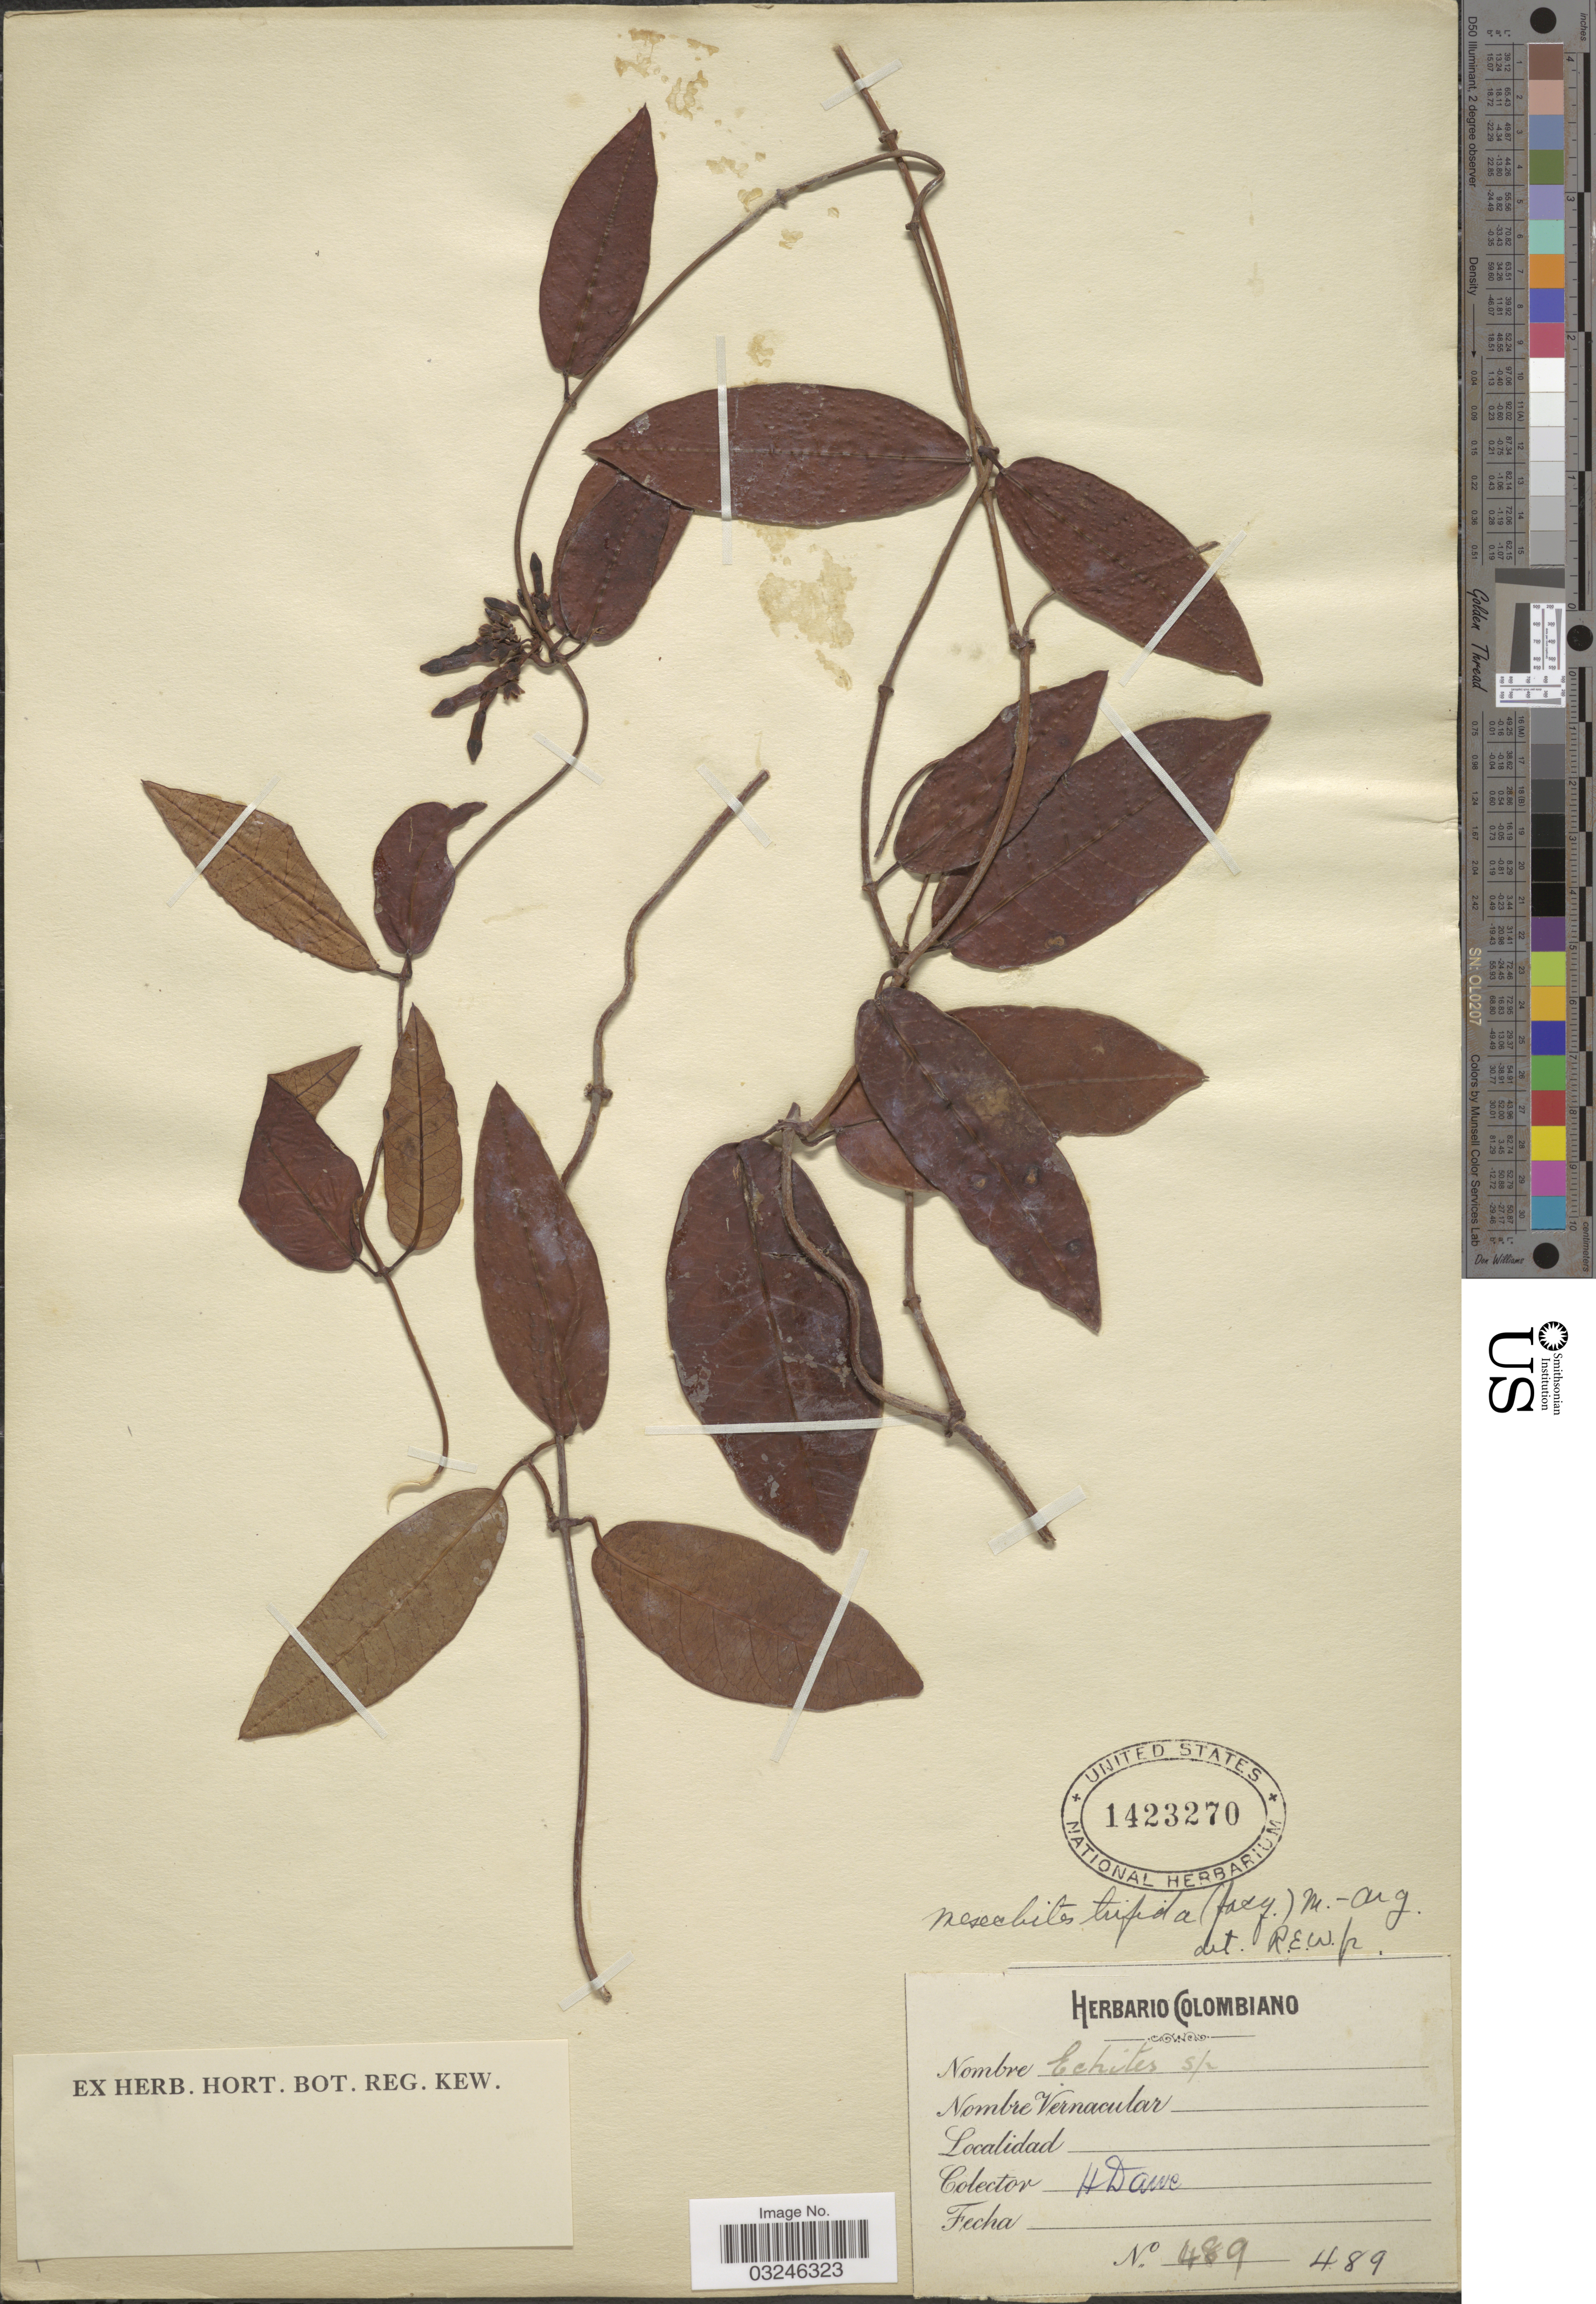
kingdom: Plantae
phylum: Tracheophyta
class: Magnoliopsida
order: Gentianales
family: Apocynaceae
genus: Mesechites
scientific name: Mesechites trifidus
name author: (Jacq.) Müll. Arg.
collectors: M. T. Dawe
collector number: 489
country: Colombia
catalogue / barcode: US 1423270